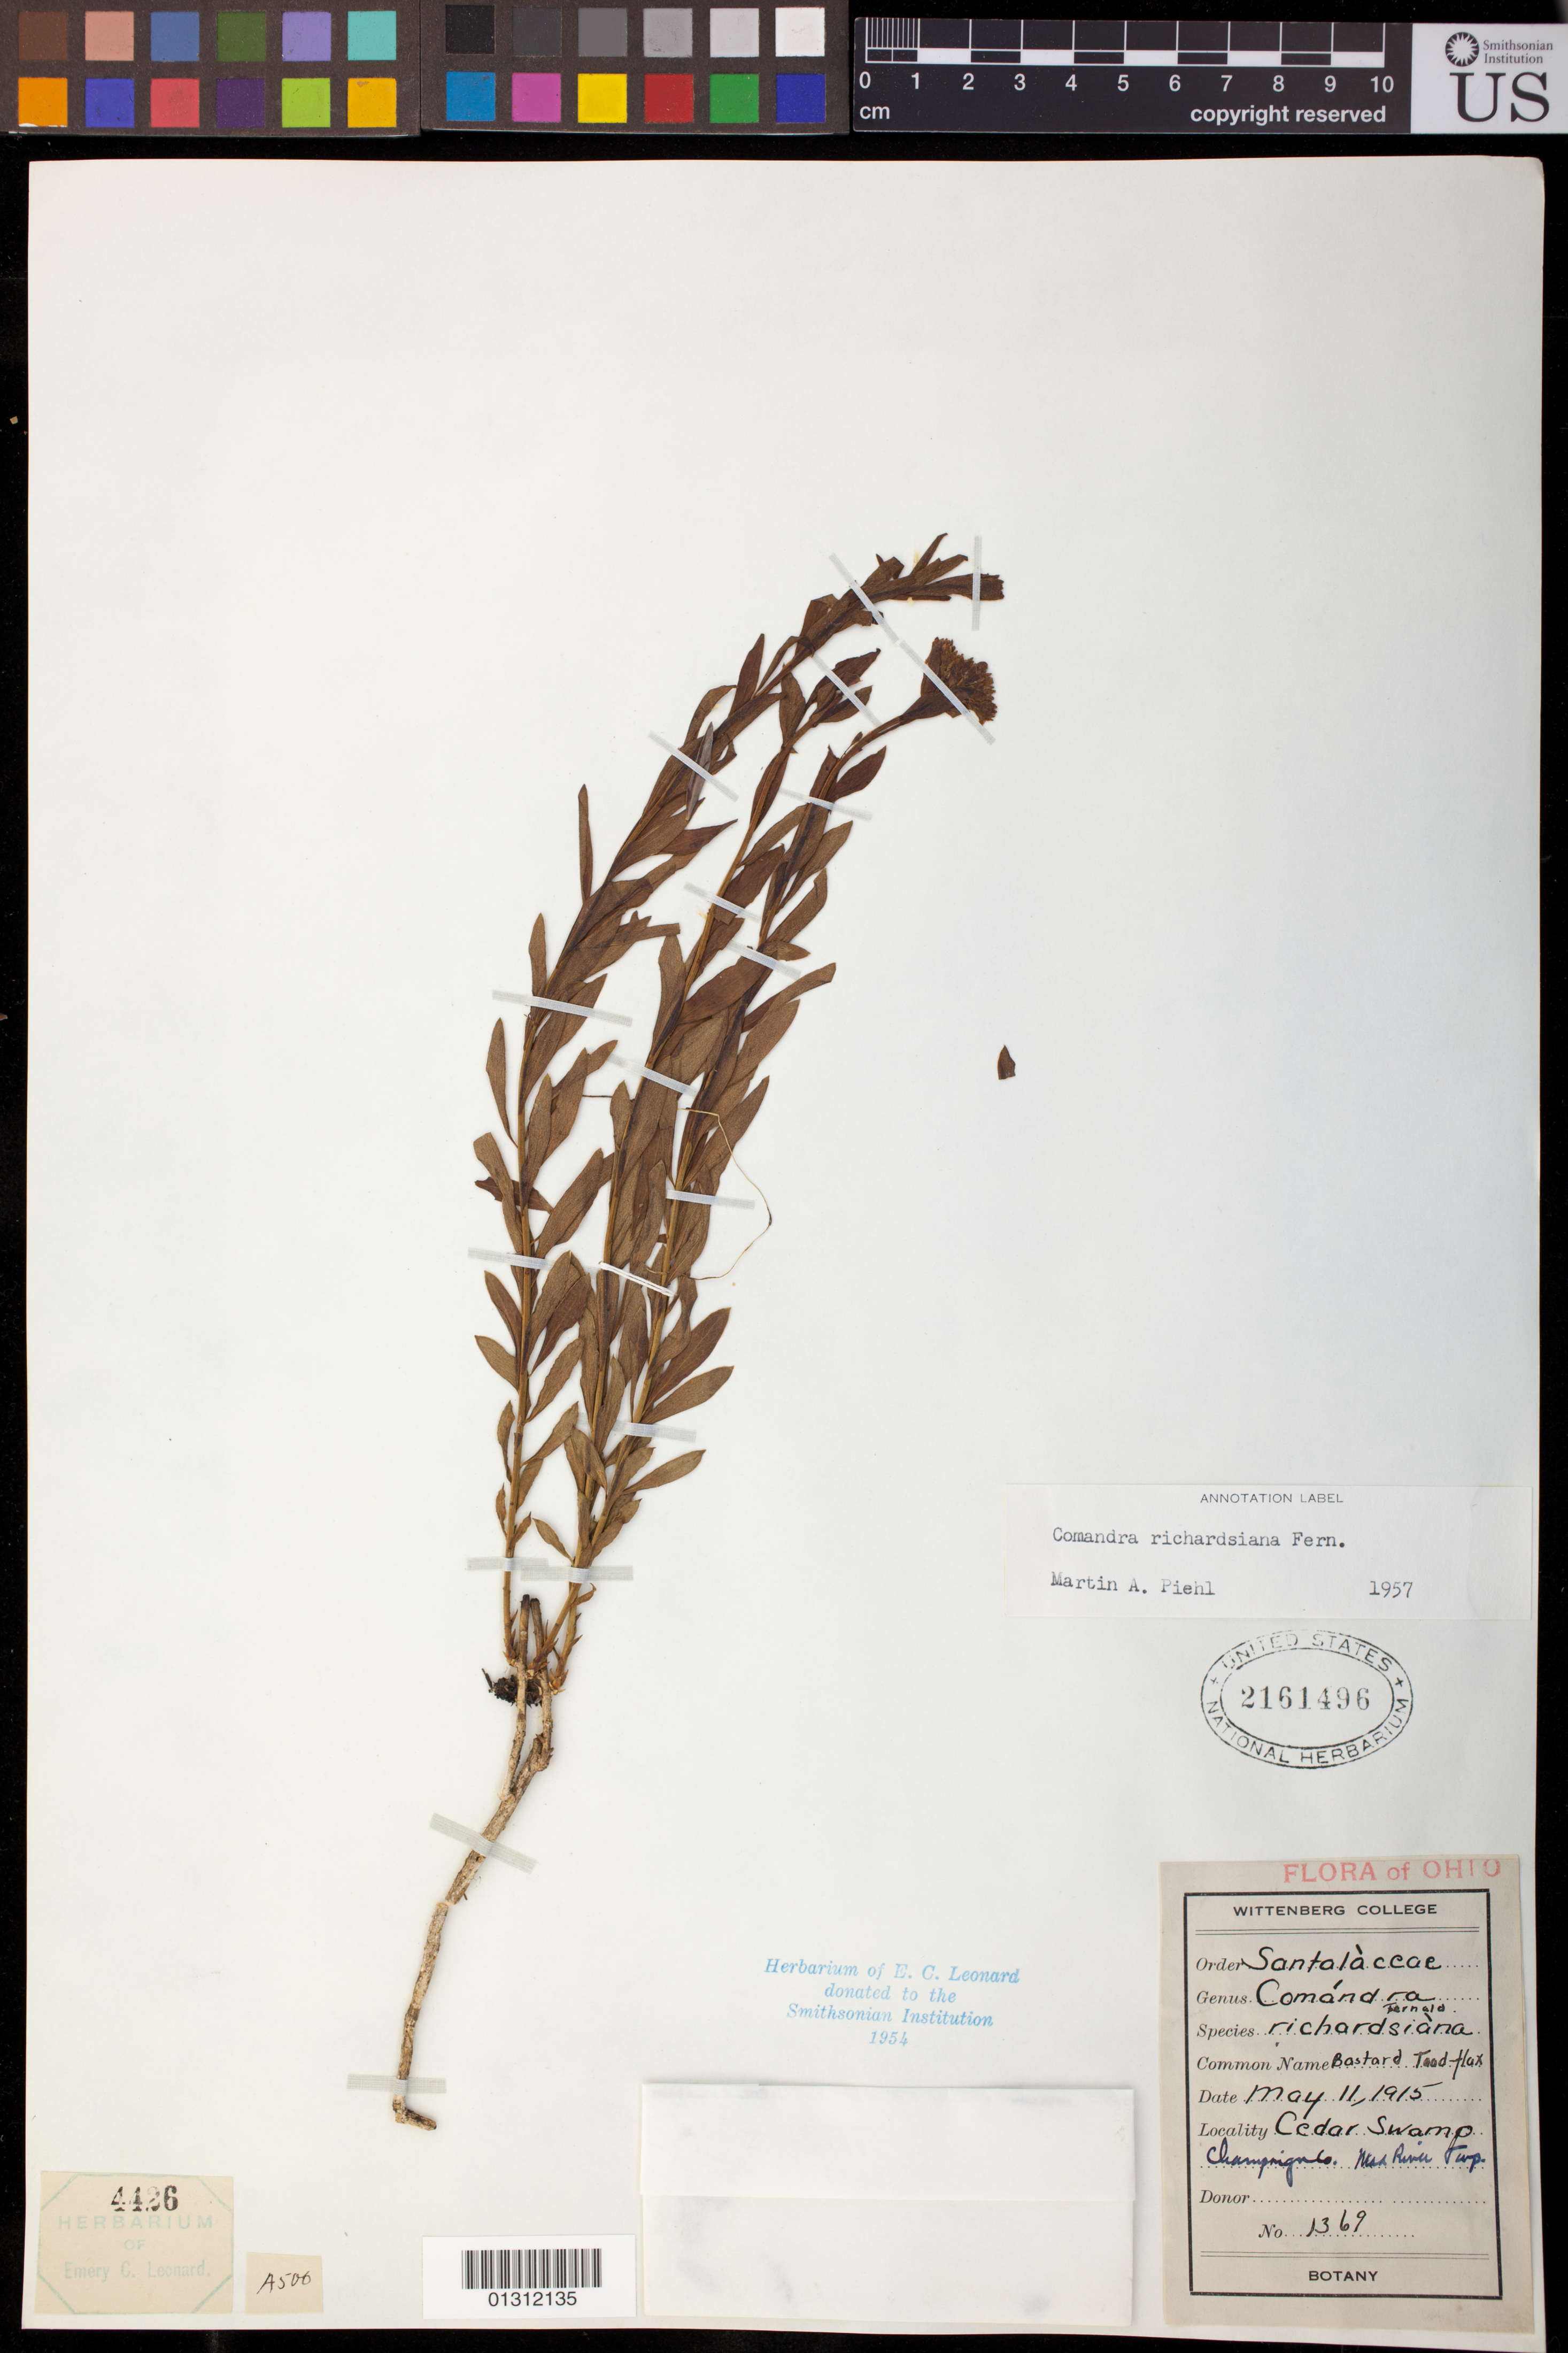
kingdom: Plantae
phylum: Tracheophyta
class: Magnoliopsida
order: Santalales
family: Comandraceae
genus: Comandra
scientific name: Comandra richardsiana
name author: Fernald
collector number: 1369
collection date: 1915-05-11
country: United States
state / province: Ohio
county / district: Champaign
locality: Cedar Swamp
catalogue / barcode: US 2161496